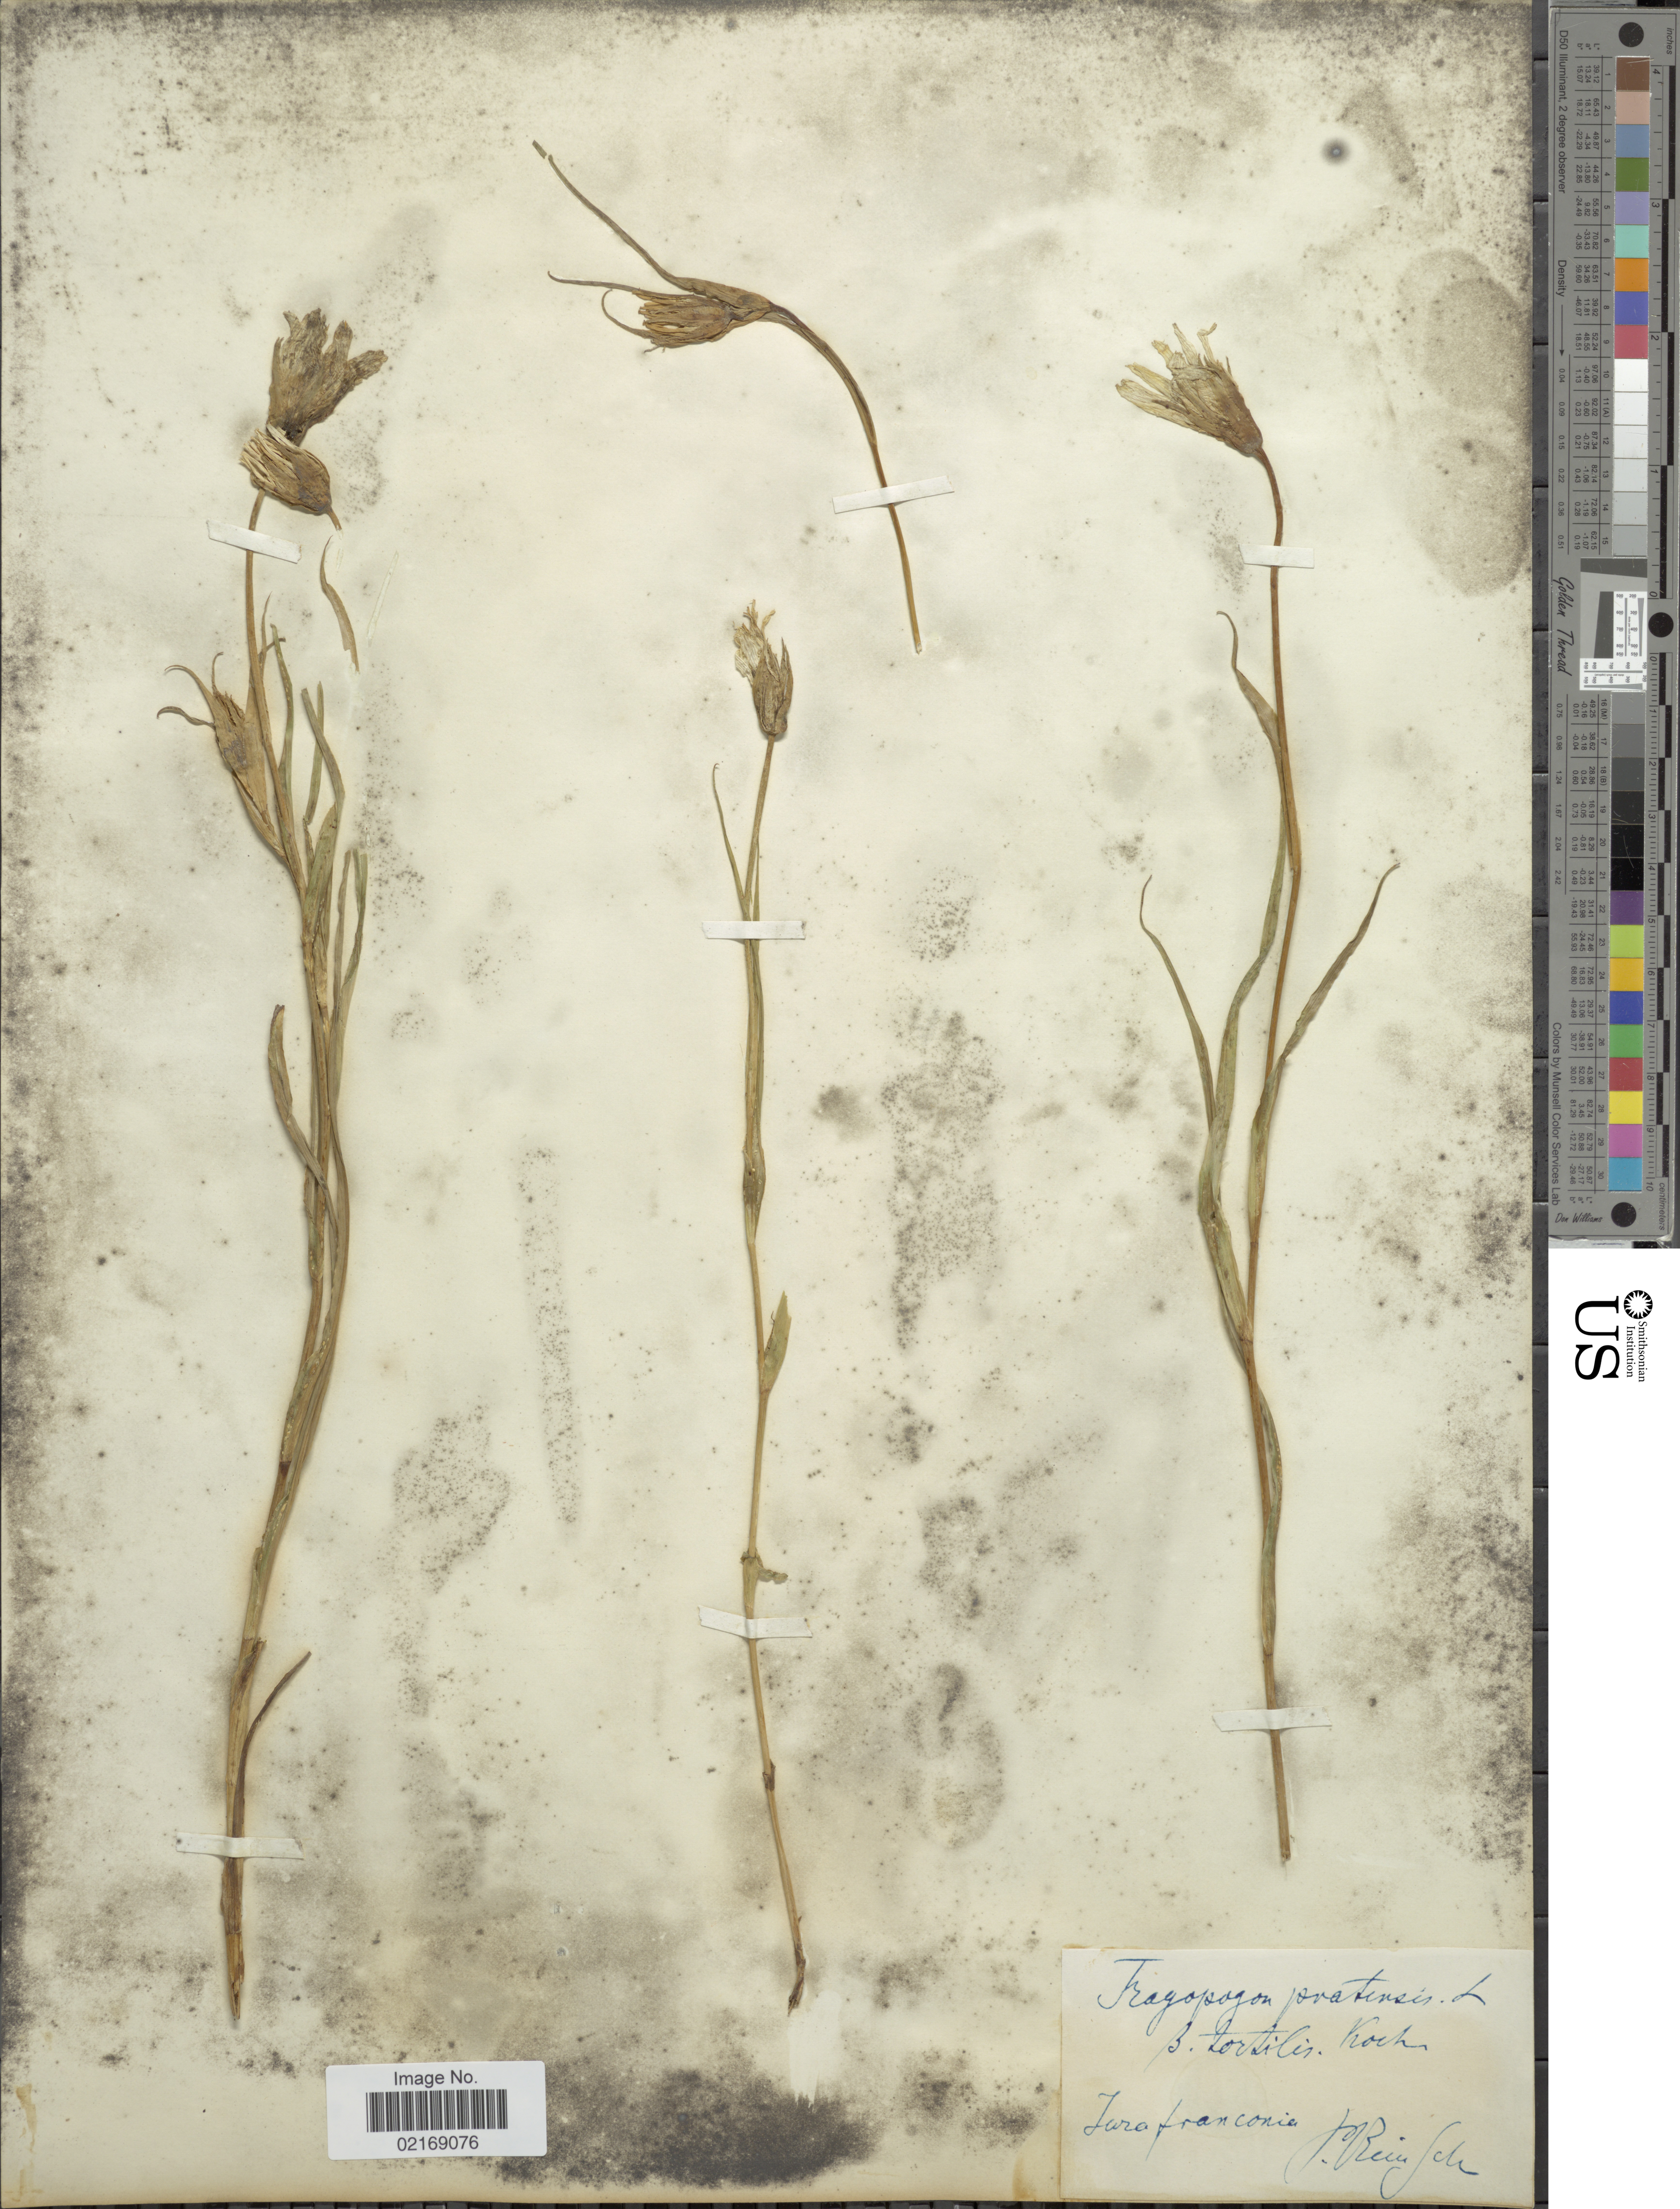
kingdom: Plantae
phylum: Tracheophyta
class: Magnoliopsida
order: Asterales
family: Asteraceae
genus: Tragopogon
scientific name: Tragopogon pratensis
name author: L.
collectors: M. Reinsch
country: Germany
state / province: Bayern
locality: Tara franconia [interpreted]